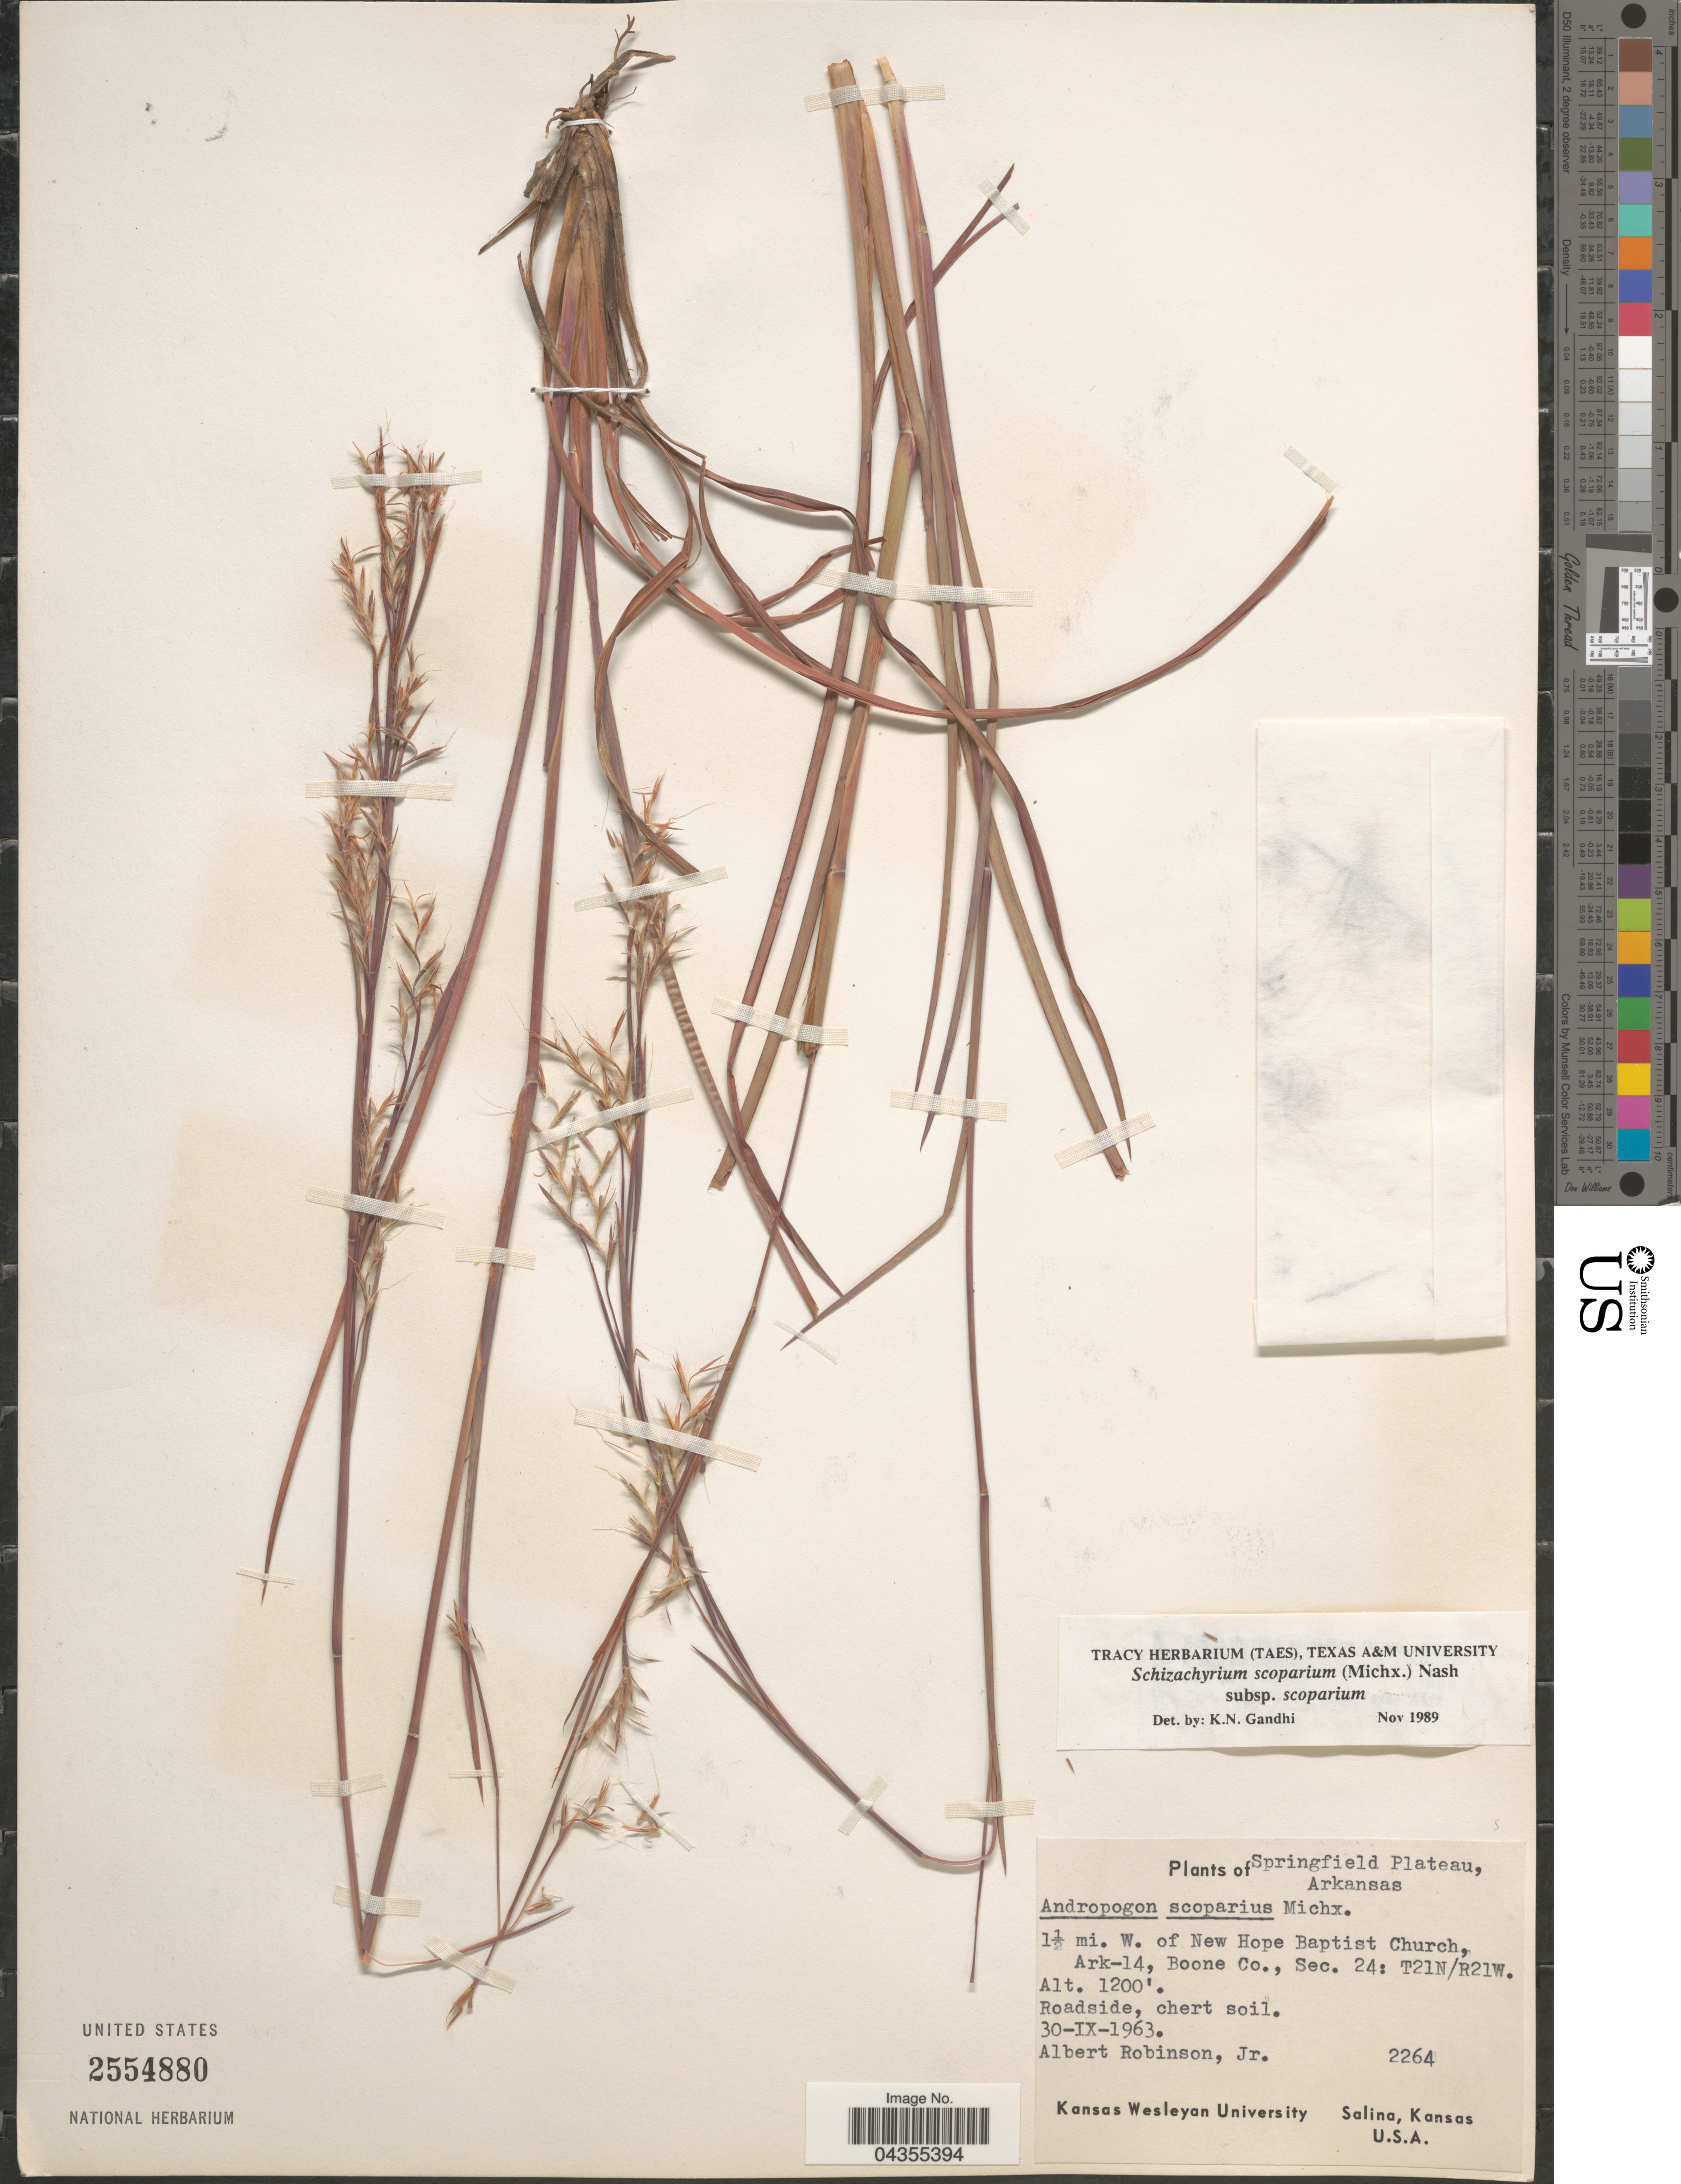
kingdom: Plantae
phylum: Tracheophyta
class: Liliopsida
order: Poales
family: Poaceae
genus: Schizachyrium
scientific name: Schizachyrium scoparium var. scoparium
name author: (Michx.) Nash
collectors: A. Robinson Jr.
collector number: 2264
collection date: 1963-09-30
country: United States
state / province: Arkansas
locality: Springfield Plateau. 1½ mi. W. of New Hope Baptist Church, Ark-14, Boone Co., Sec. 24: T21N/R21W.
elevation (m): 366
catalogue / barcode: US 2554880